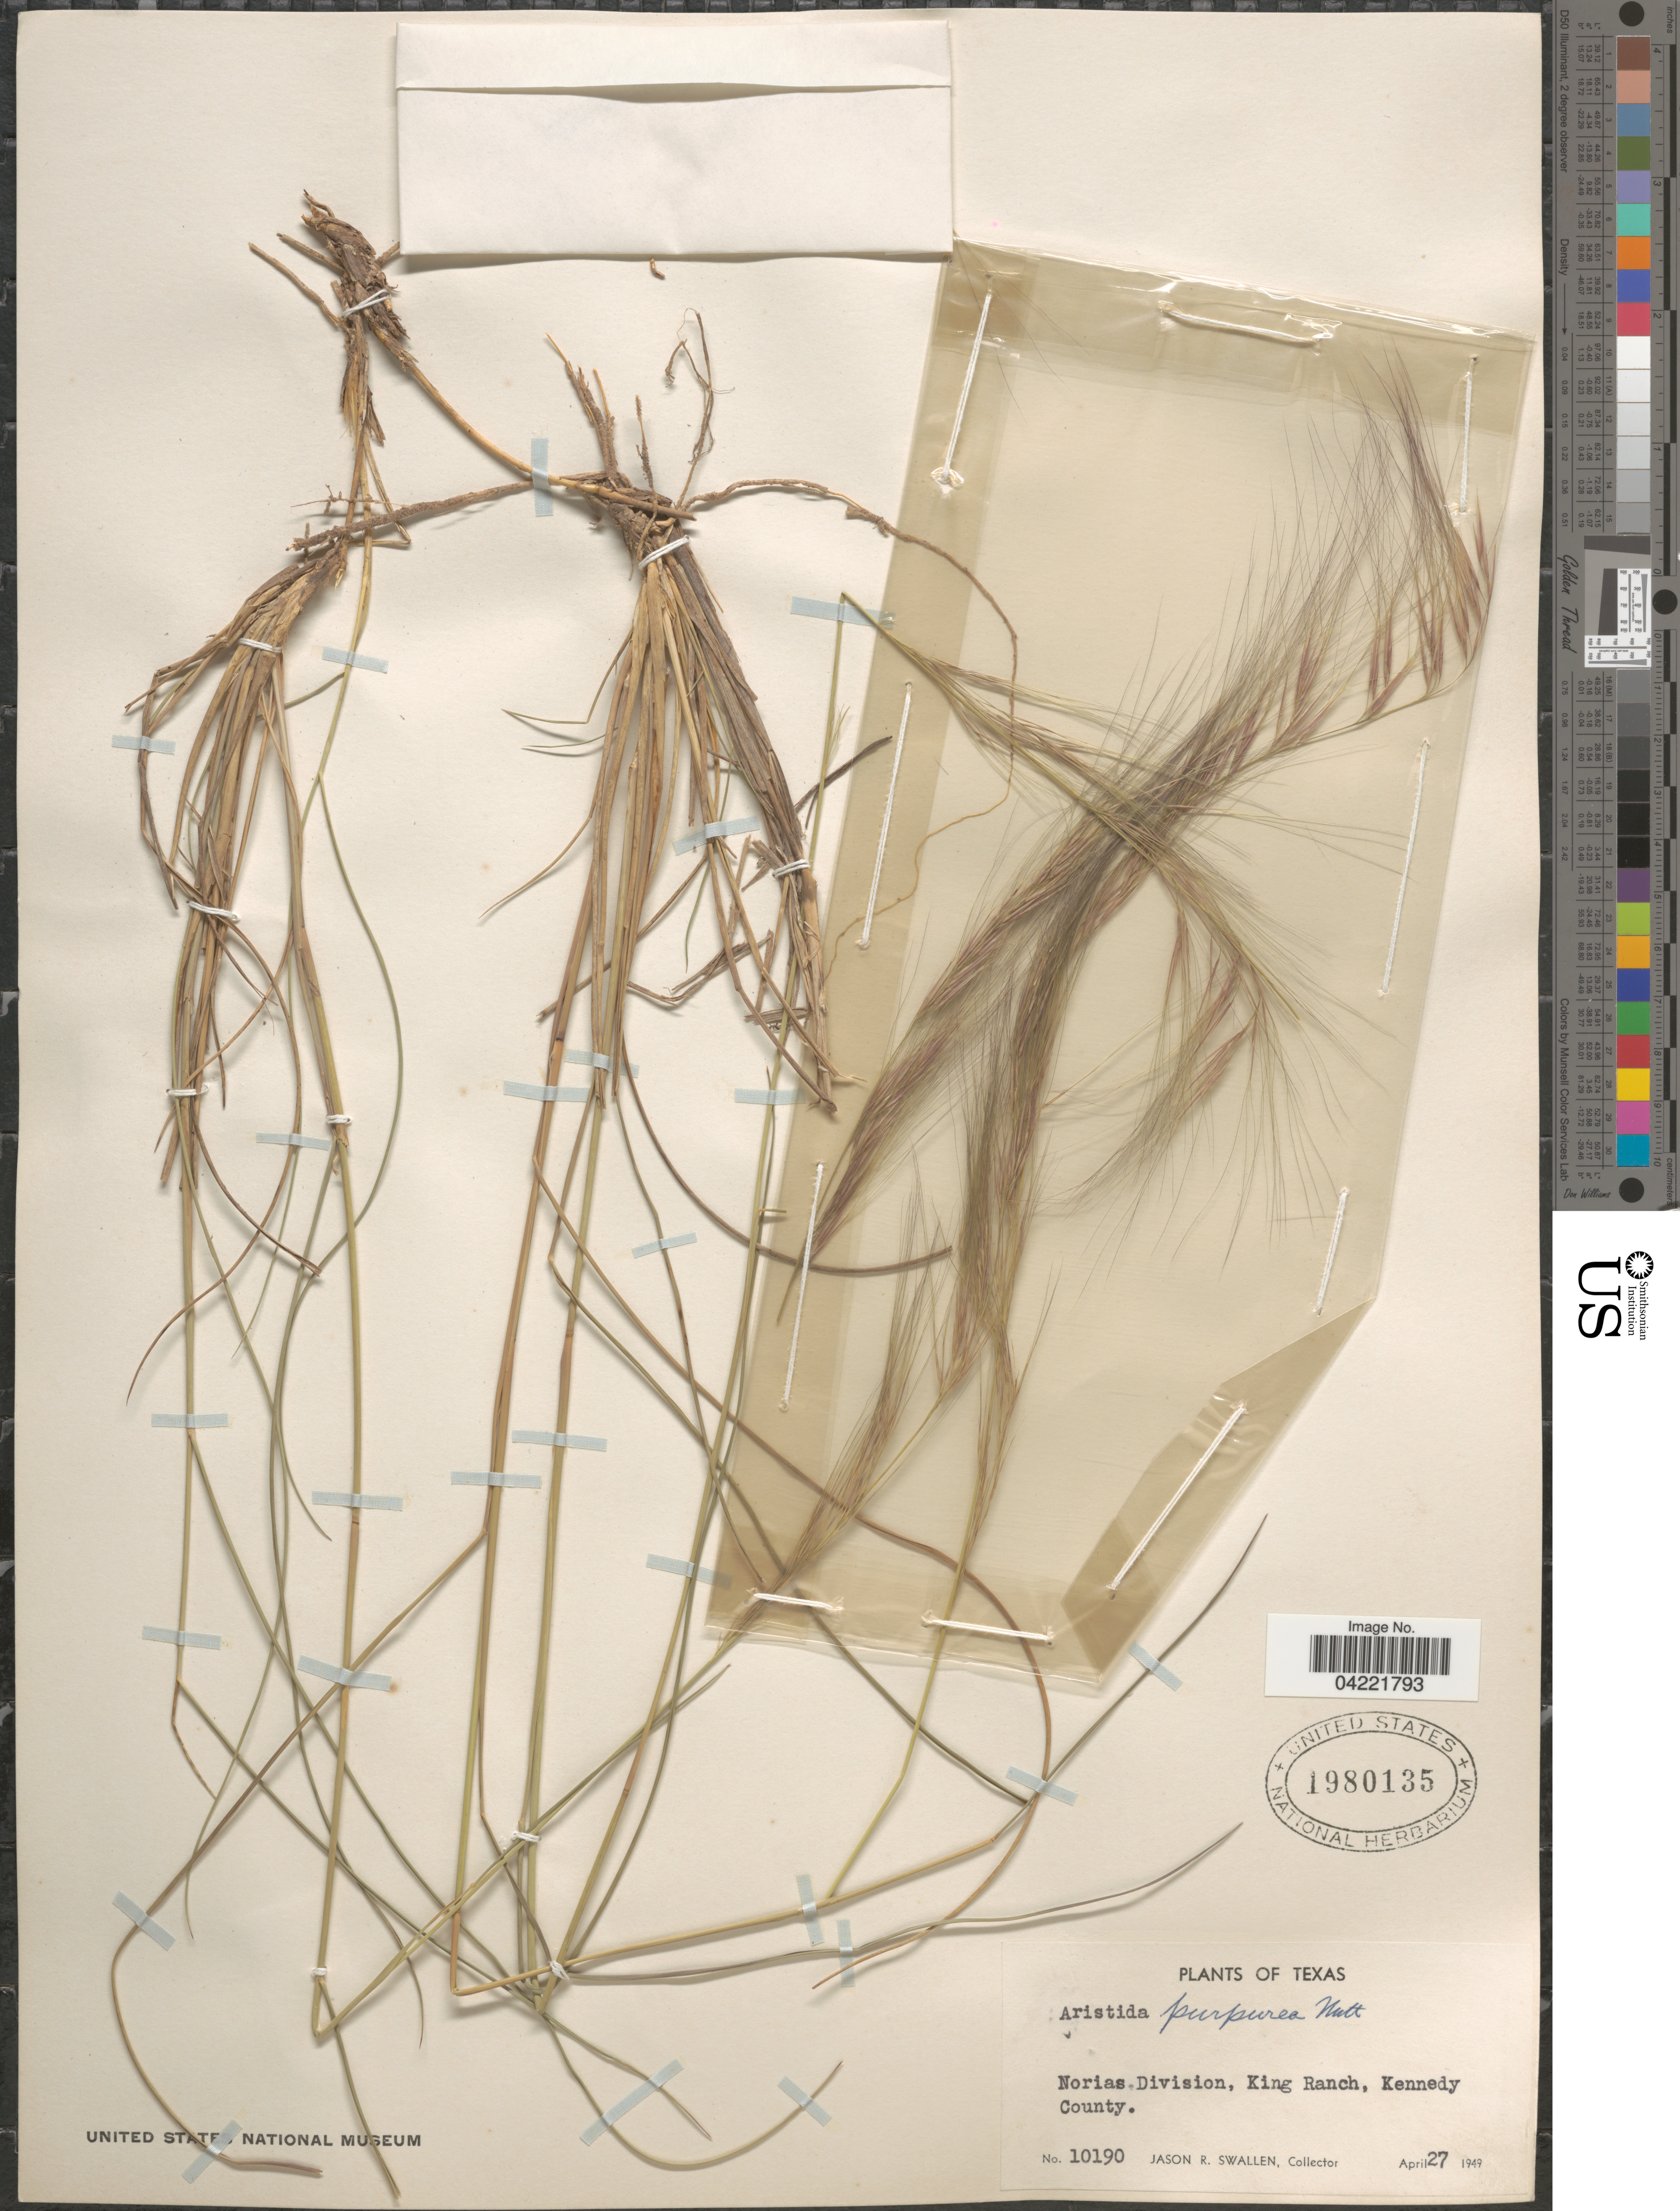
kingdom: Plantae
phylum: Tracheophyta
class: Liliopsida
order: Poales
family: Poaceae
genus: Aristida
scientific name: Aristida purpurea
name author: Nutt.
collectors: J. R. Swallen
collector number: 10190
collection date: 1949-04-27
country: United States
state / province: Texas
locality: Norias Division, King Ranch, Kennedy County.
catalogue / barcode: US 1980135